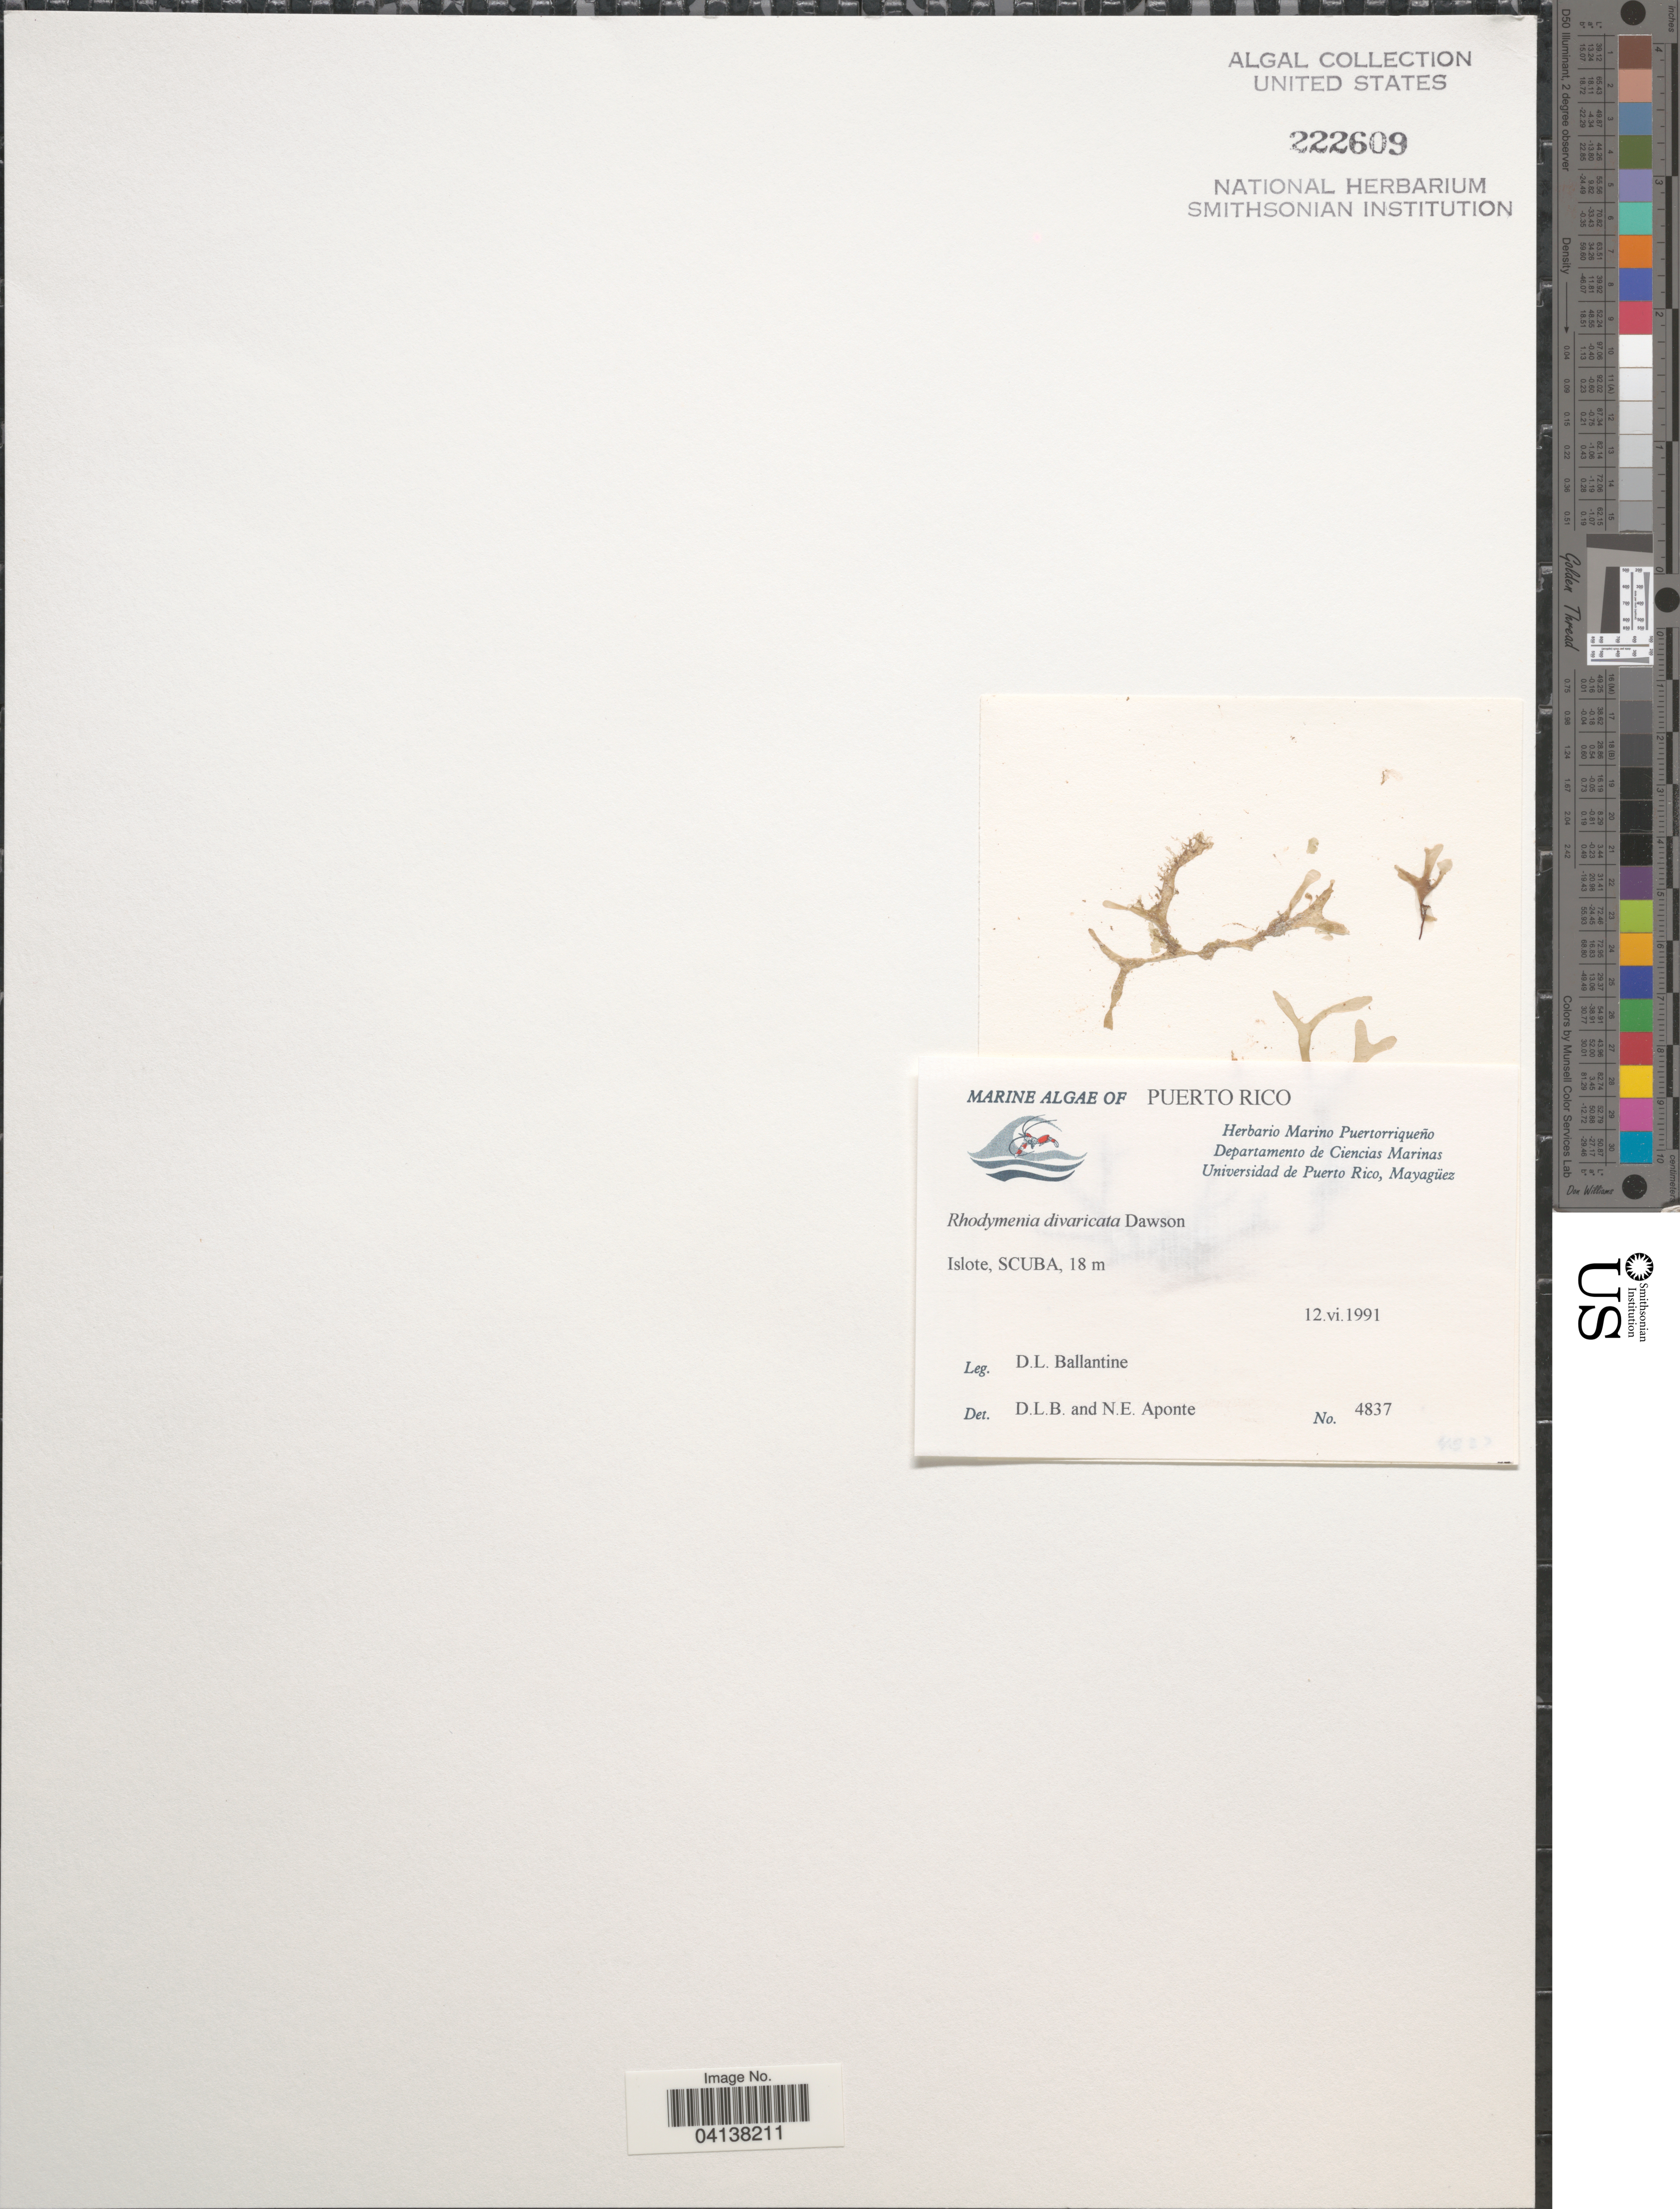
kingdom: Plantae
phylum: Rhodophyta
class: Florideophyceae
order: Rhodymeniales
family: Rhodymeniaceae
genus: Rhodymenia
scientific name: Rhodymenia divaricata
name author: E.Y. Dawson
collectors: D.L. Ballantine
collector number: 4837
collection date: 1991-06-12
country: Puerto Rico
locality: Islote, SCUBA.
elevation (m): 18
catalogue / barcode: US 222609